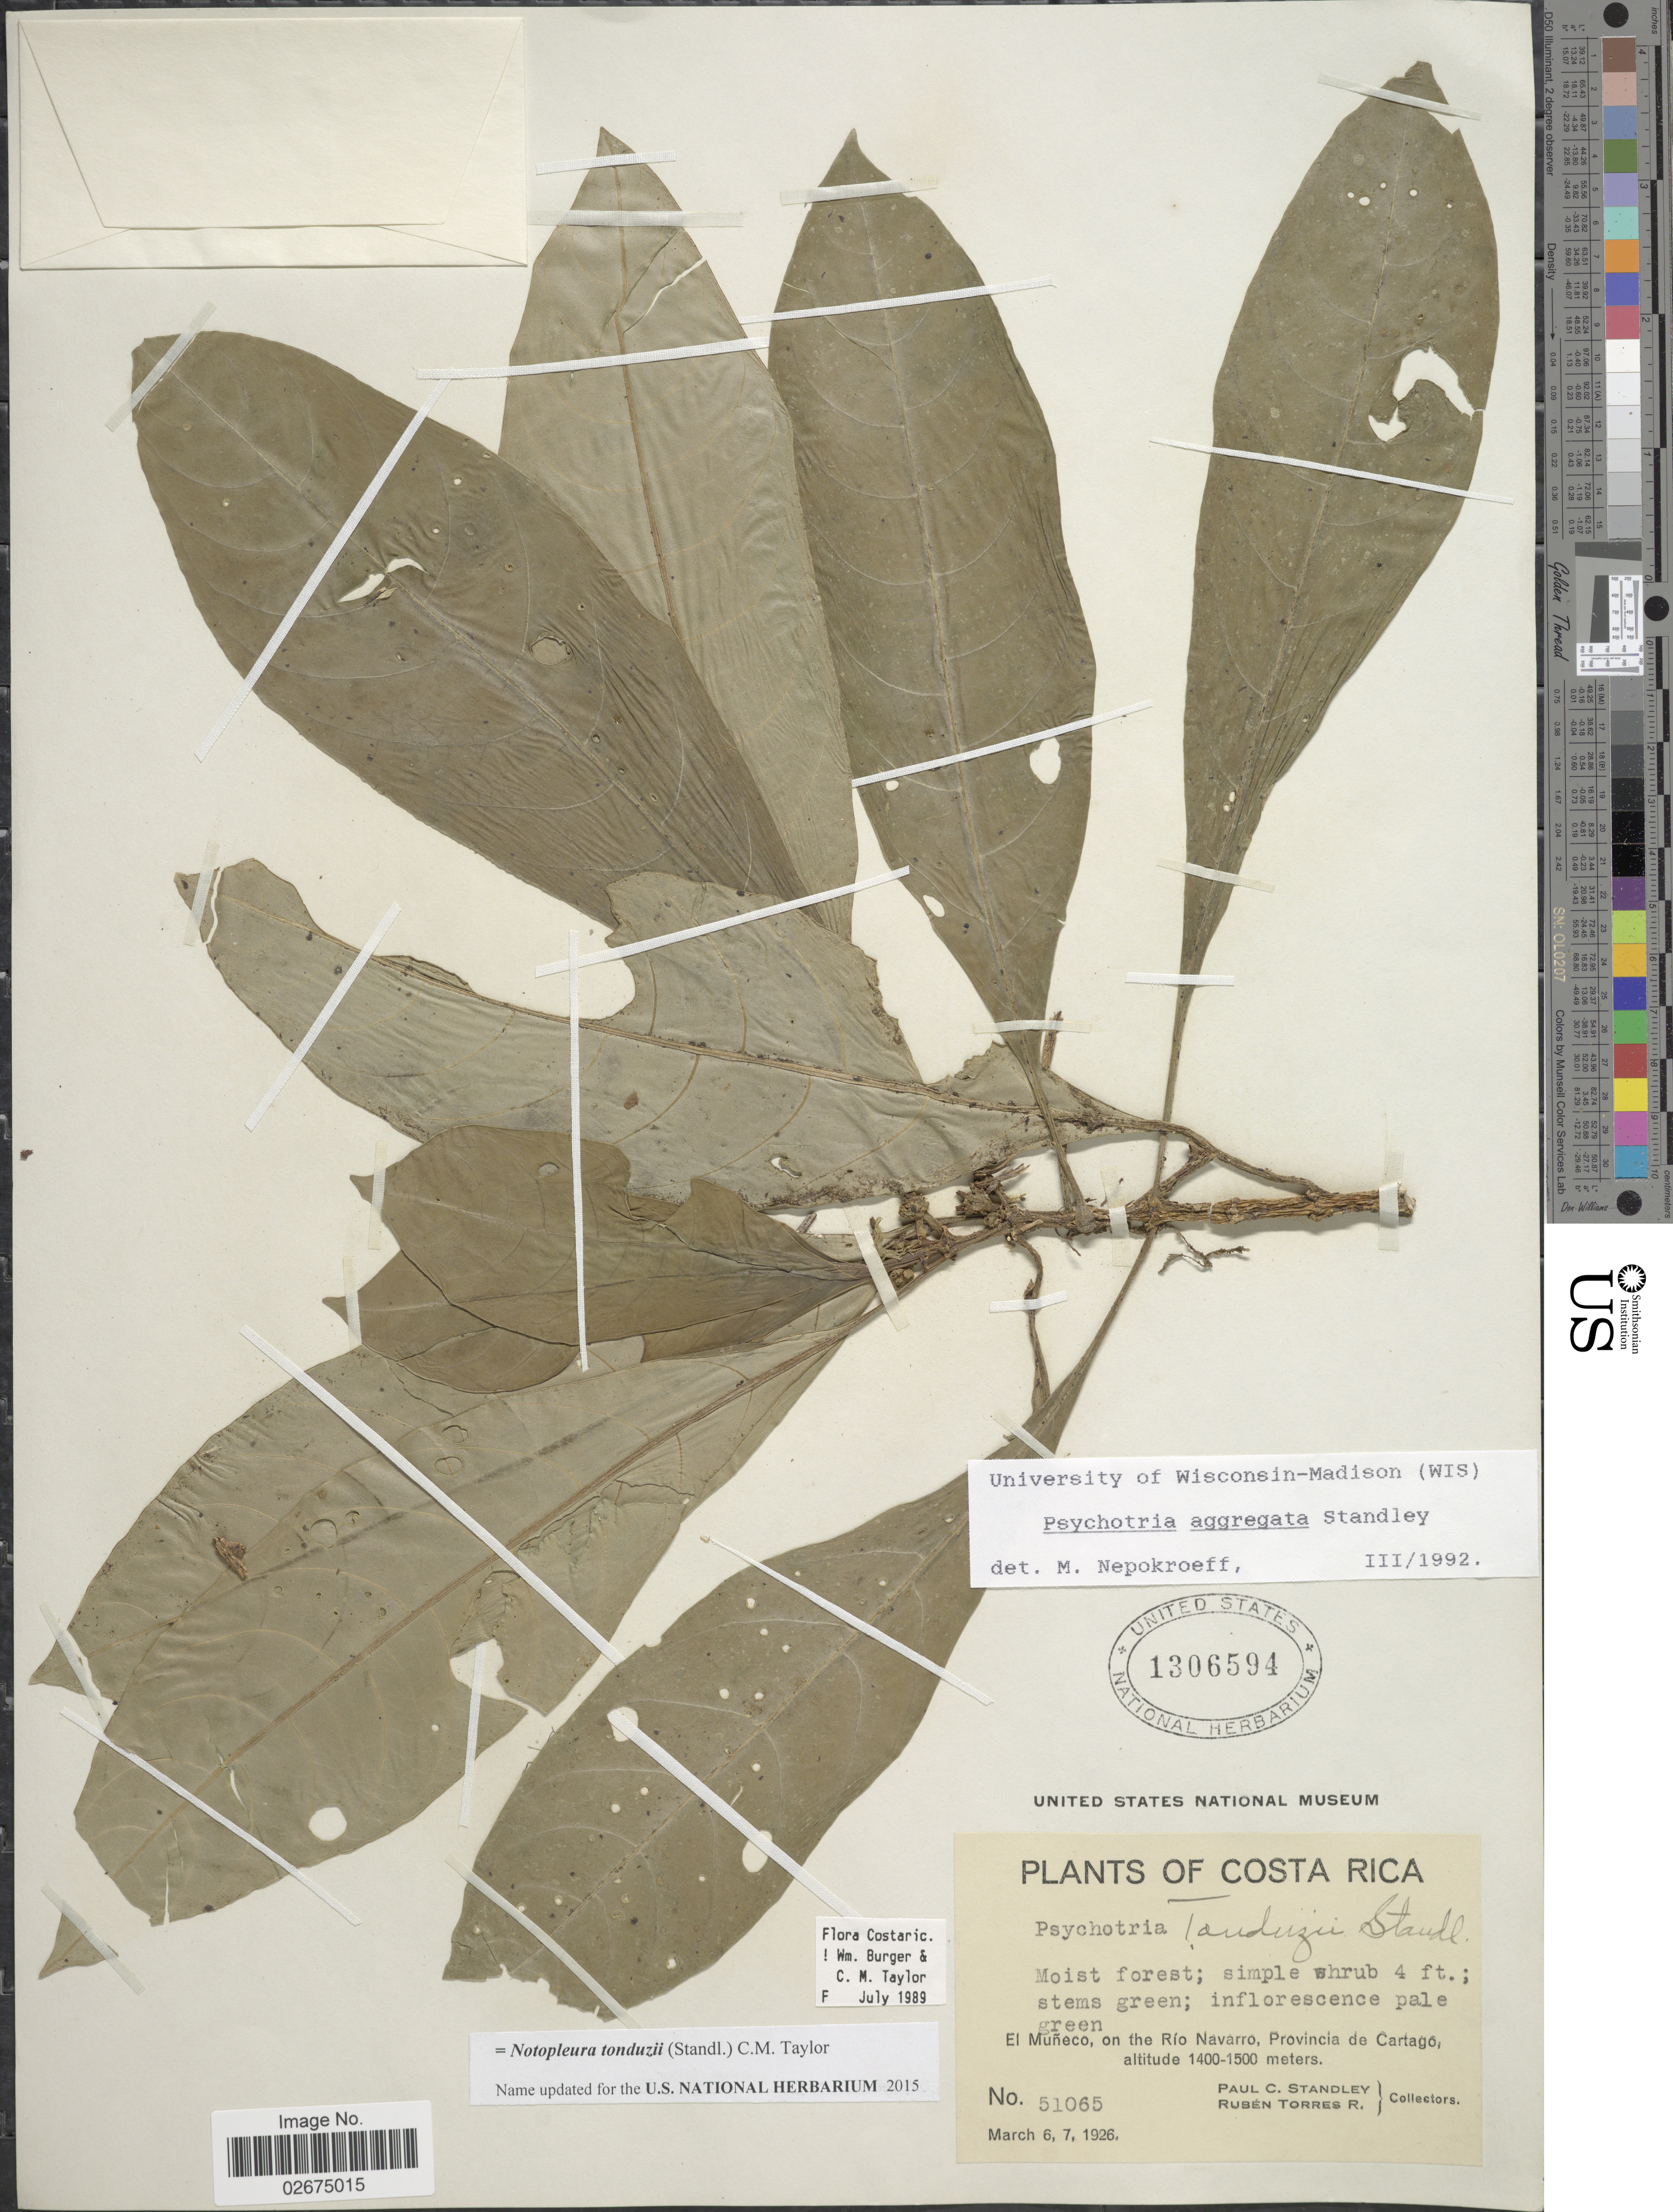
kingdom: Plantae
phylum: Tracheophyta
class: Magnoliopsida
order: Gentianales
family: Rubiaceae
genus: Notopleura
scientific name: Notopleura tonduzii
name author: (Standl.) C.M. Taylor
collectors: P. C. Standley & R. Torres Rojas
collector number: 51065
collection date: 1926-03-06/1926-03-07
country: Costa Rica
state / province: Cartago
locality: El Muneco, on the Rio Navarro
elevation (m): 1400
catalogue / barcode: US 1306594